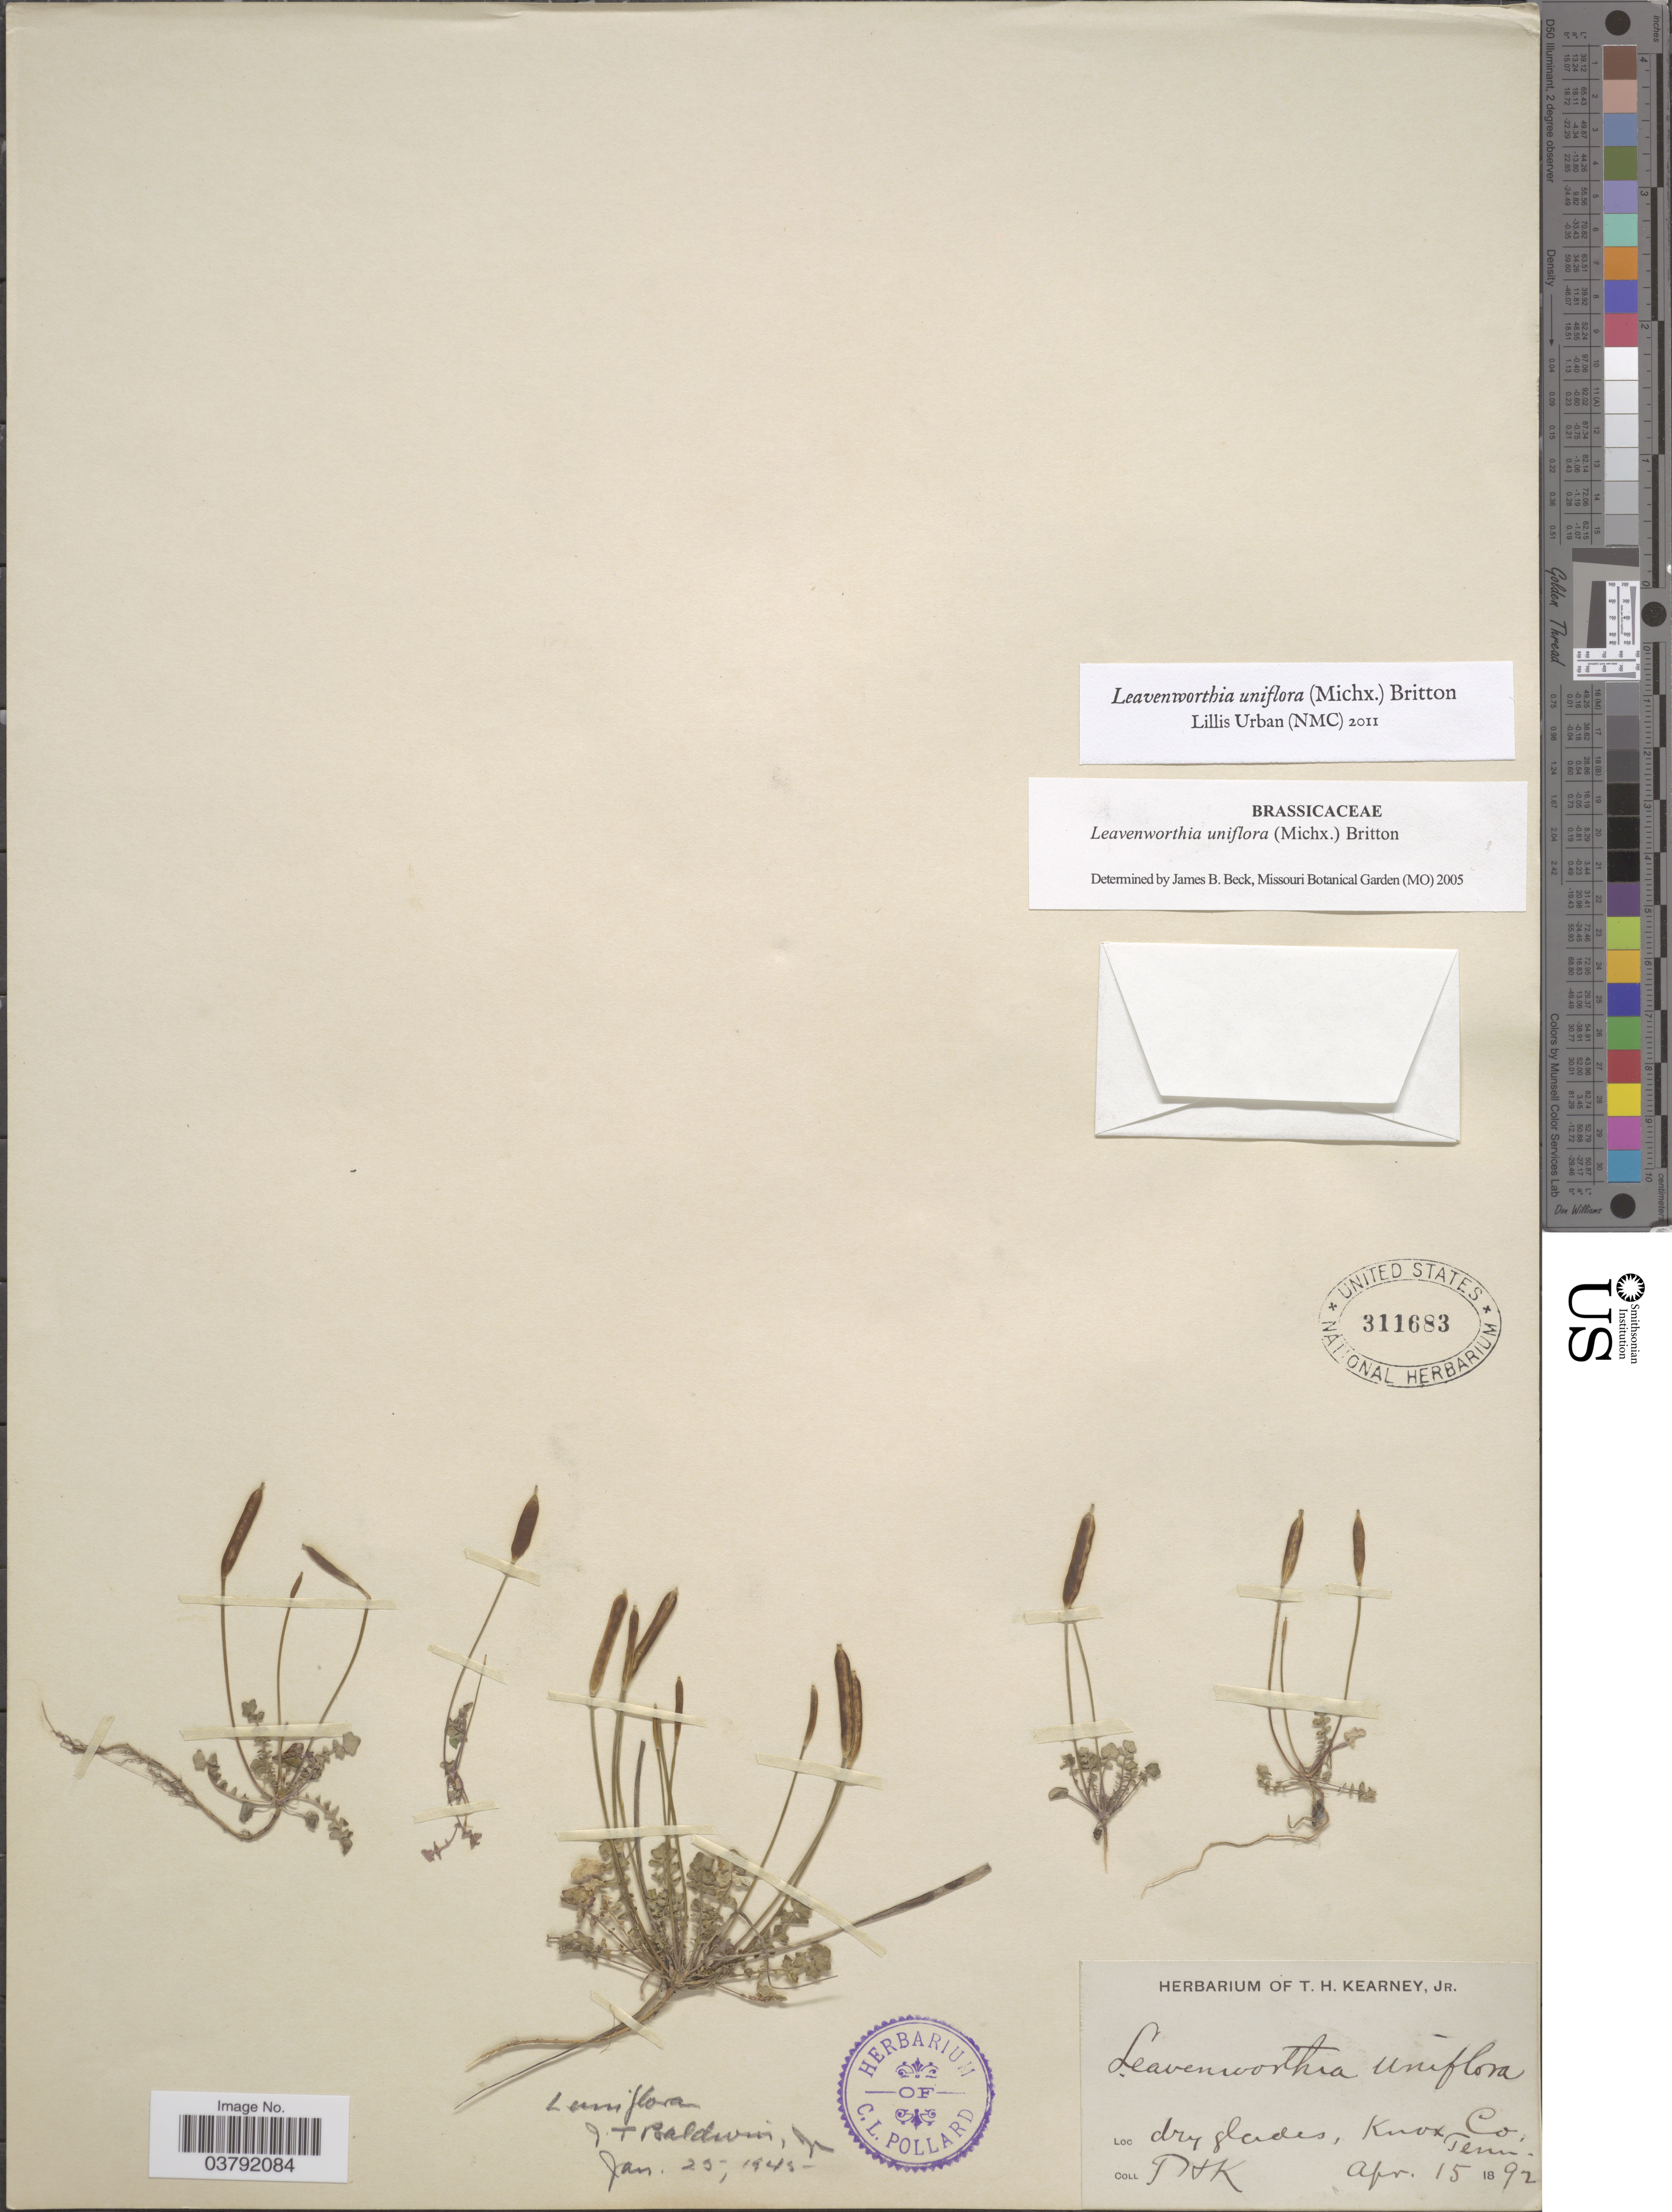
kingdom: Plantae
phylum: Tracheophyta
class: Magnoliopsida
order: Brassicales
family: Brassicaceae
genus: Leavenworthia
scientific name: Leavenworthia uniflora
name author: (Michx.) Britton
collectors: T. H. Kearney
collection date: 1892-04-15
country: United States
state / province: Tennessee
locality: Knox Co.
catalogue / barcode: US 311683